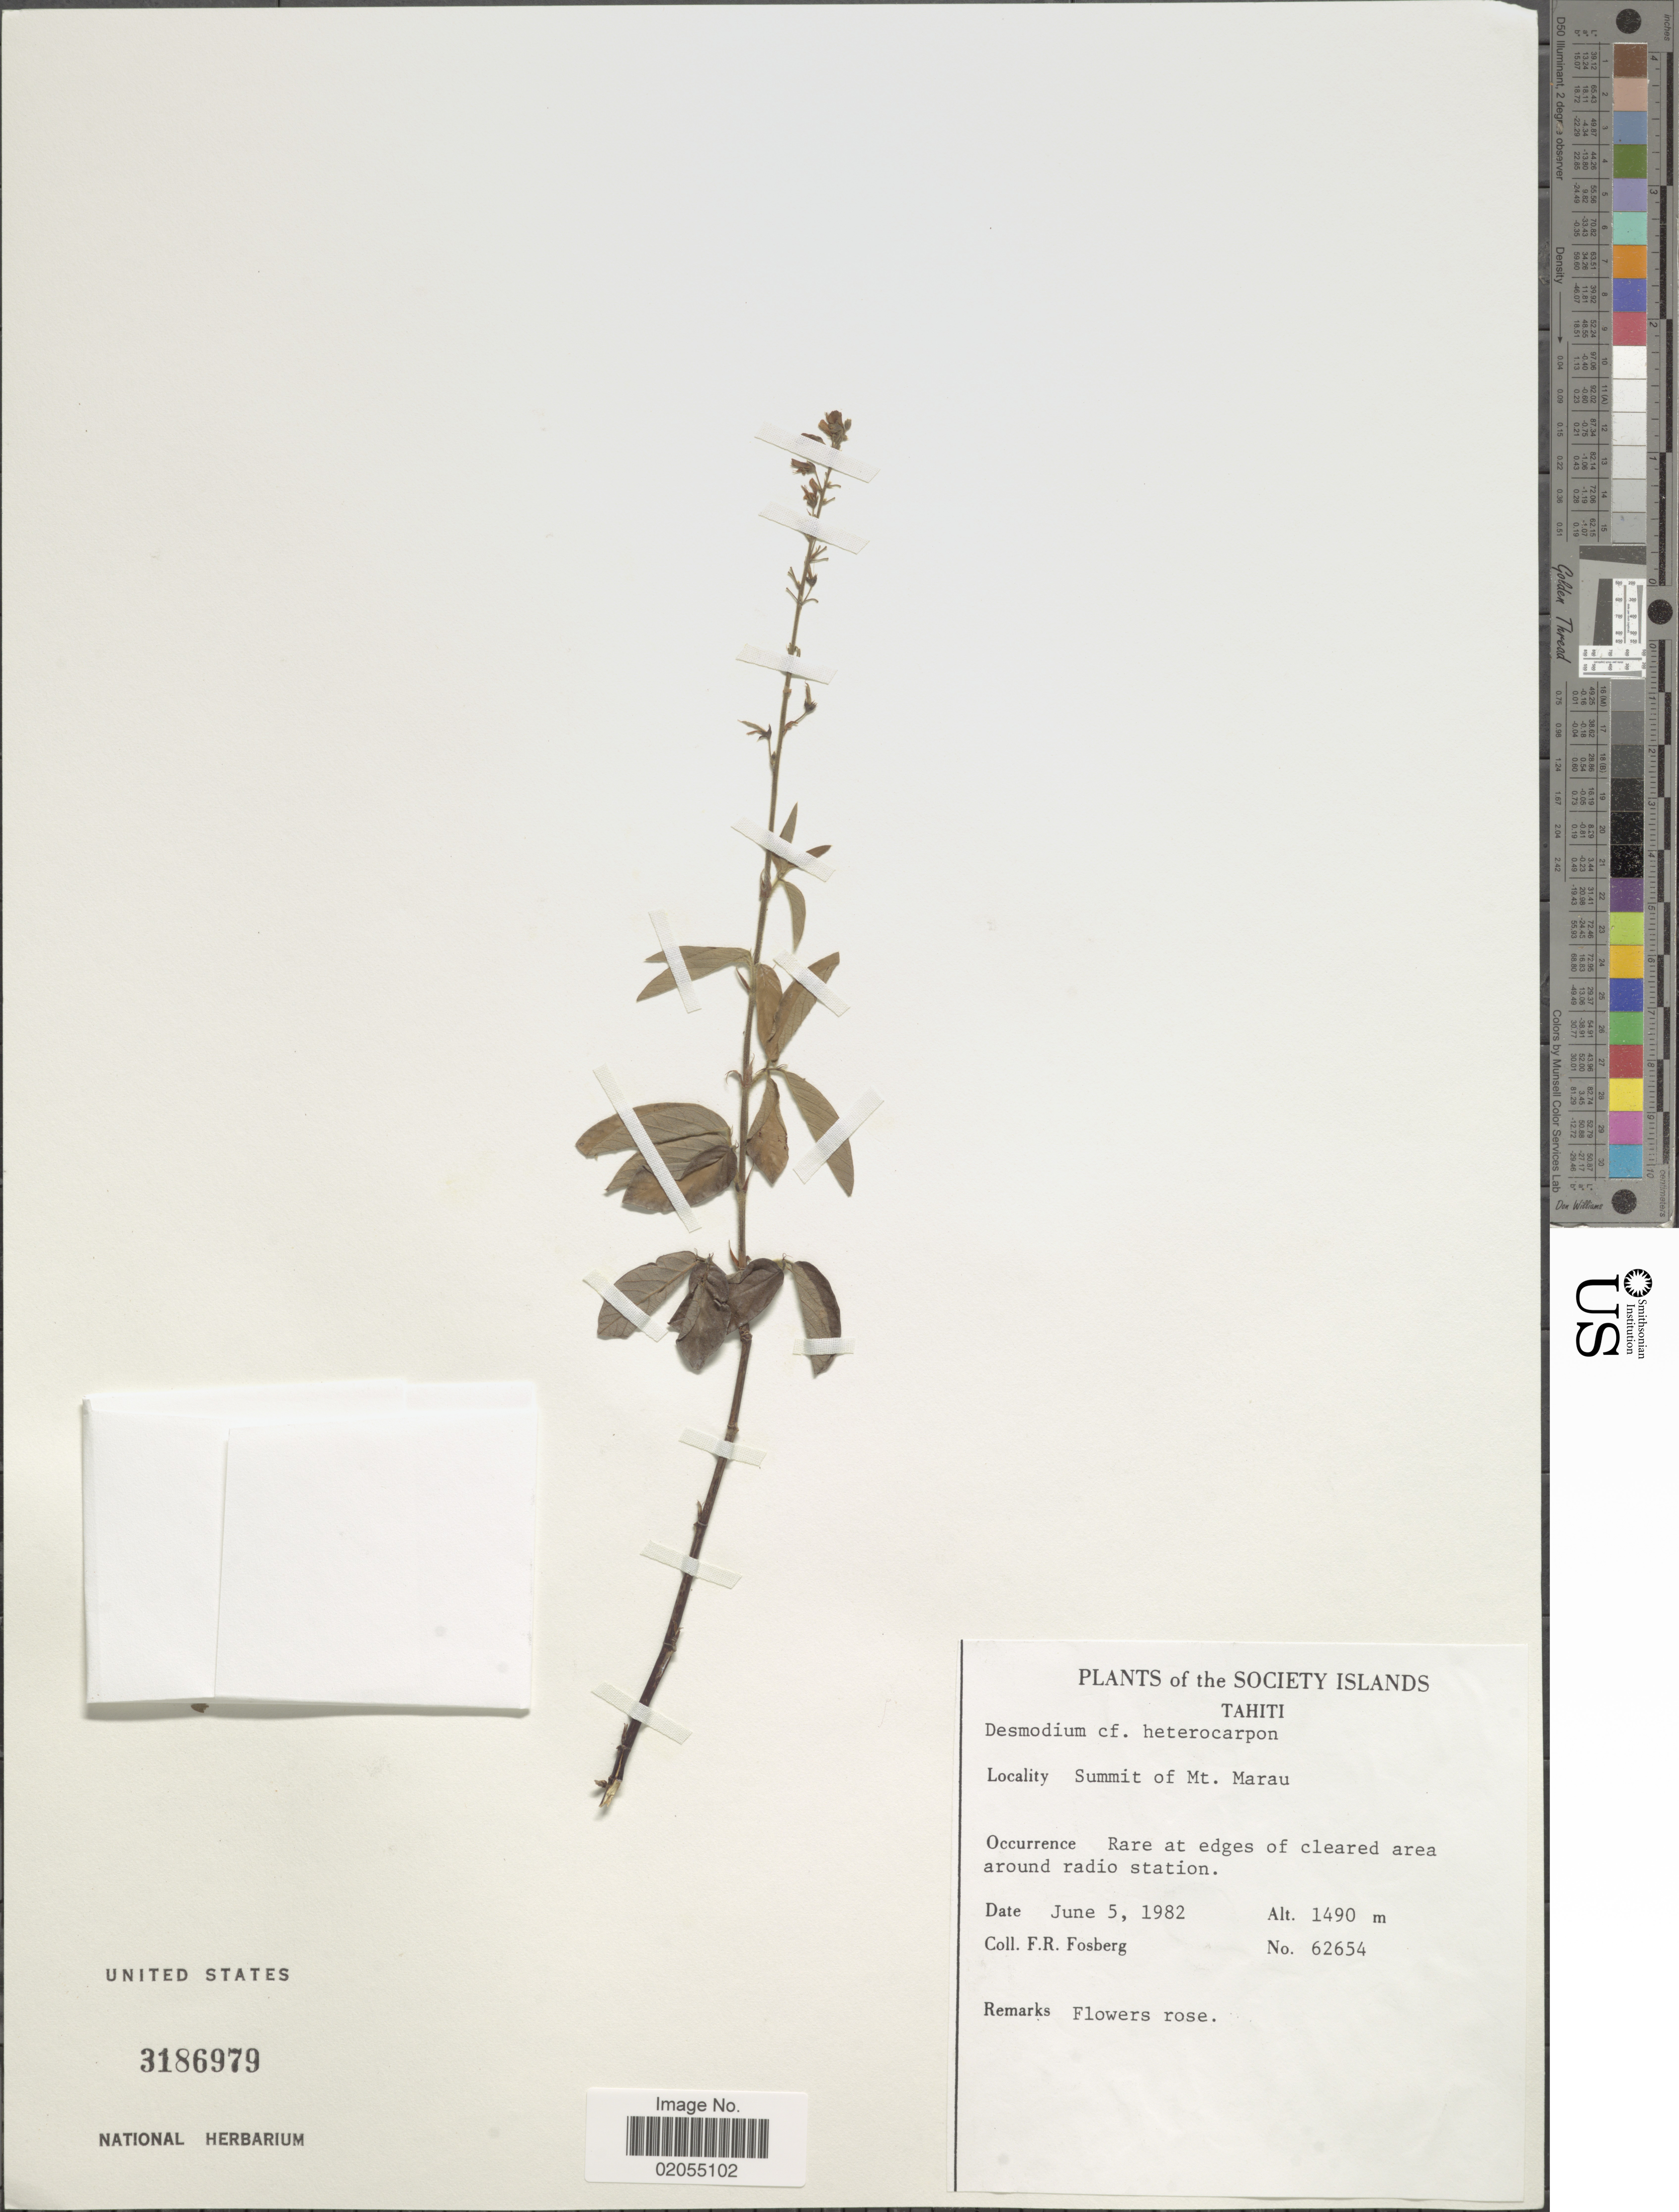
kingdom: Plantae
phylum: Tracheophyta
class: Magnoliopsida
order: Fabales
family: Fabaceae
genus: Desmodium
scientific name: Desmodium incanum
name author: (Sw.) DC.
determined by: Strong, Mark T., (BOT), Smithsonian Institution - National Museum of Natural History (UNITED STATES)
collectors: F. R. Fosberg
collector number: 62654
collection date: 1982-06-05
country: French Polynesia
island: Tahiti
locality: Society Islands. Tahiti. Summit of Mt. Marau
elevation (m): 1490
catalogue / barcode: US 3186979